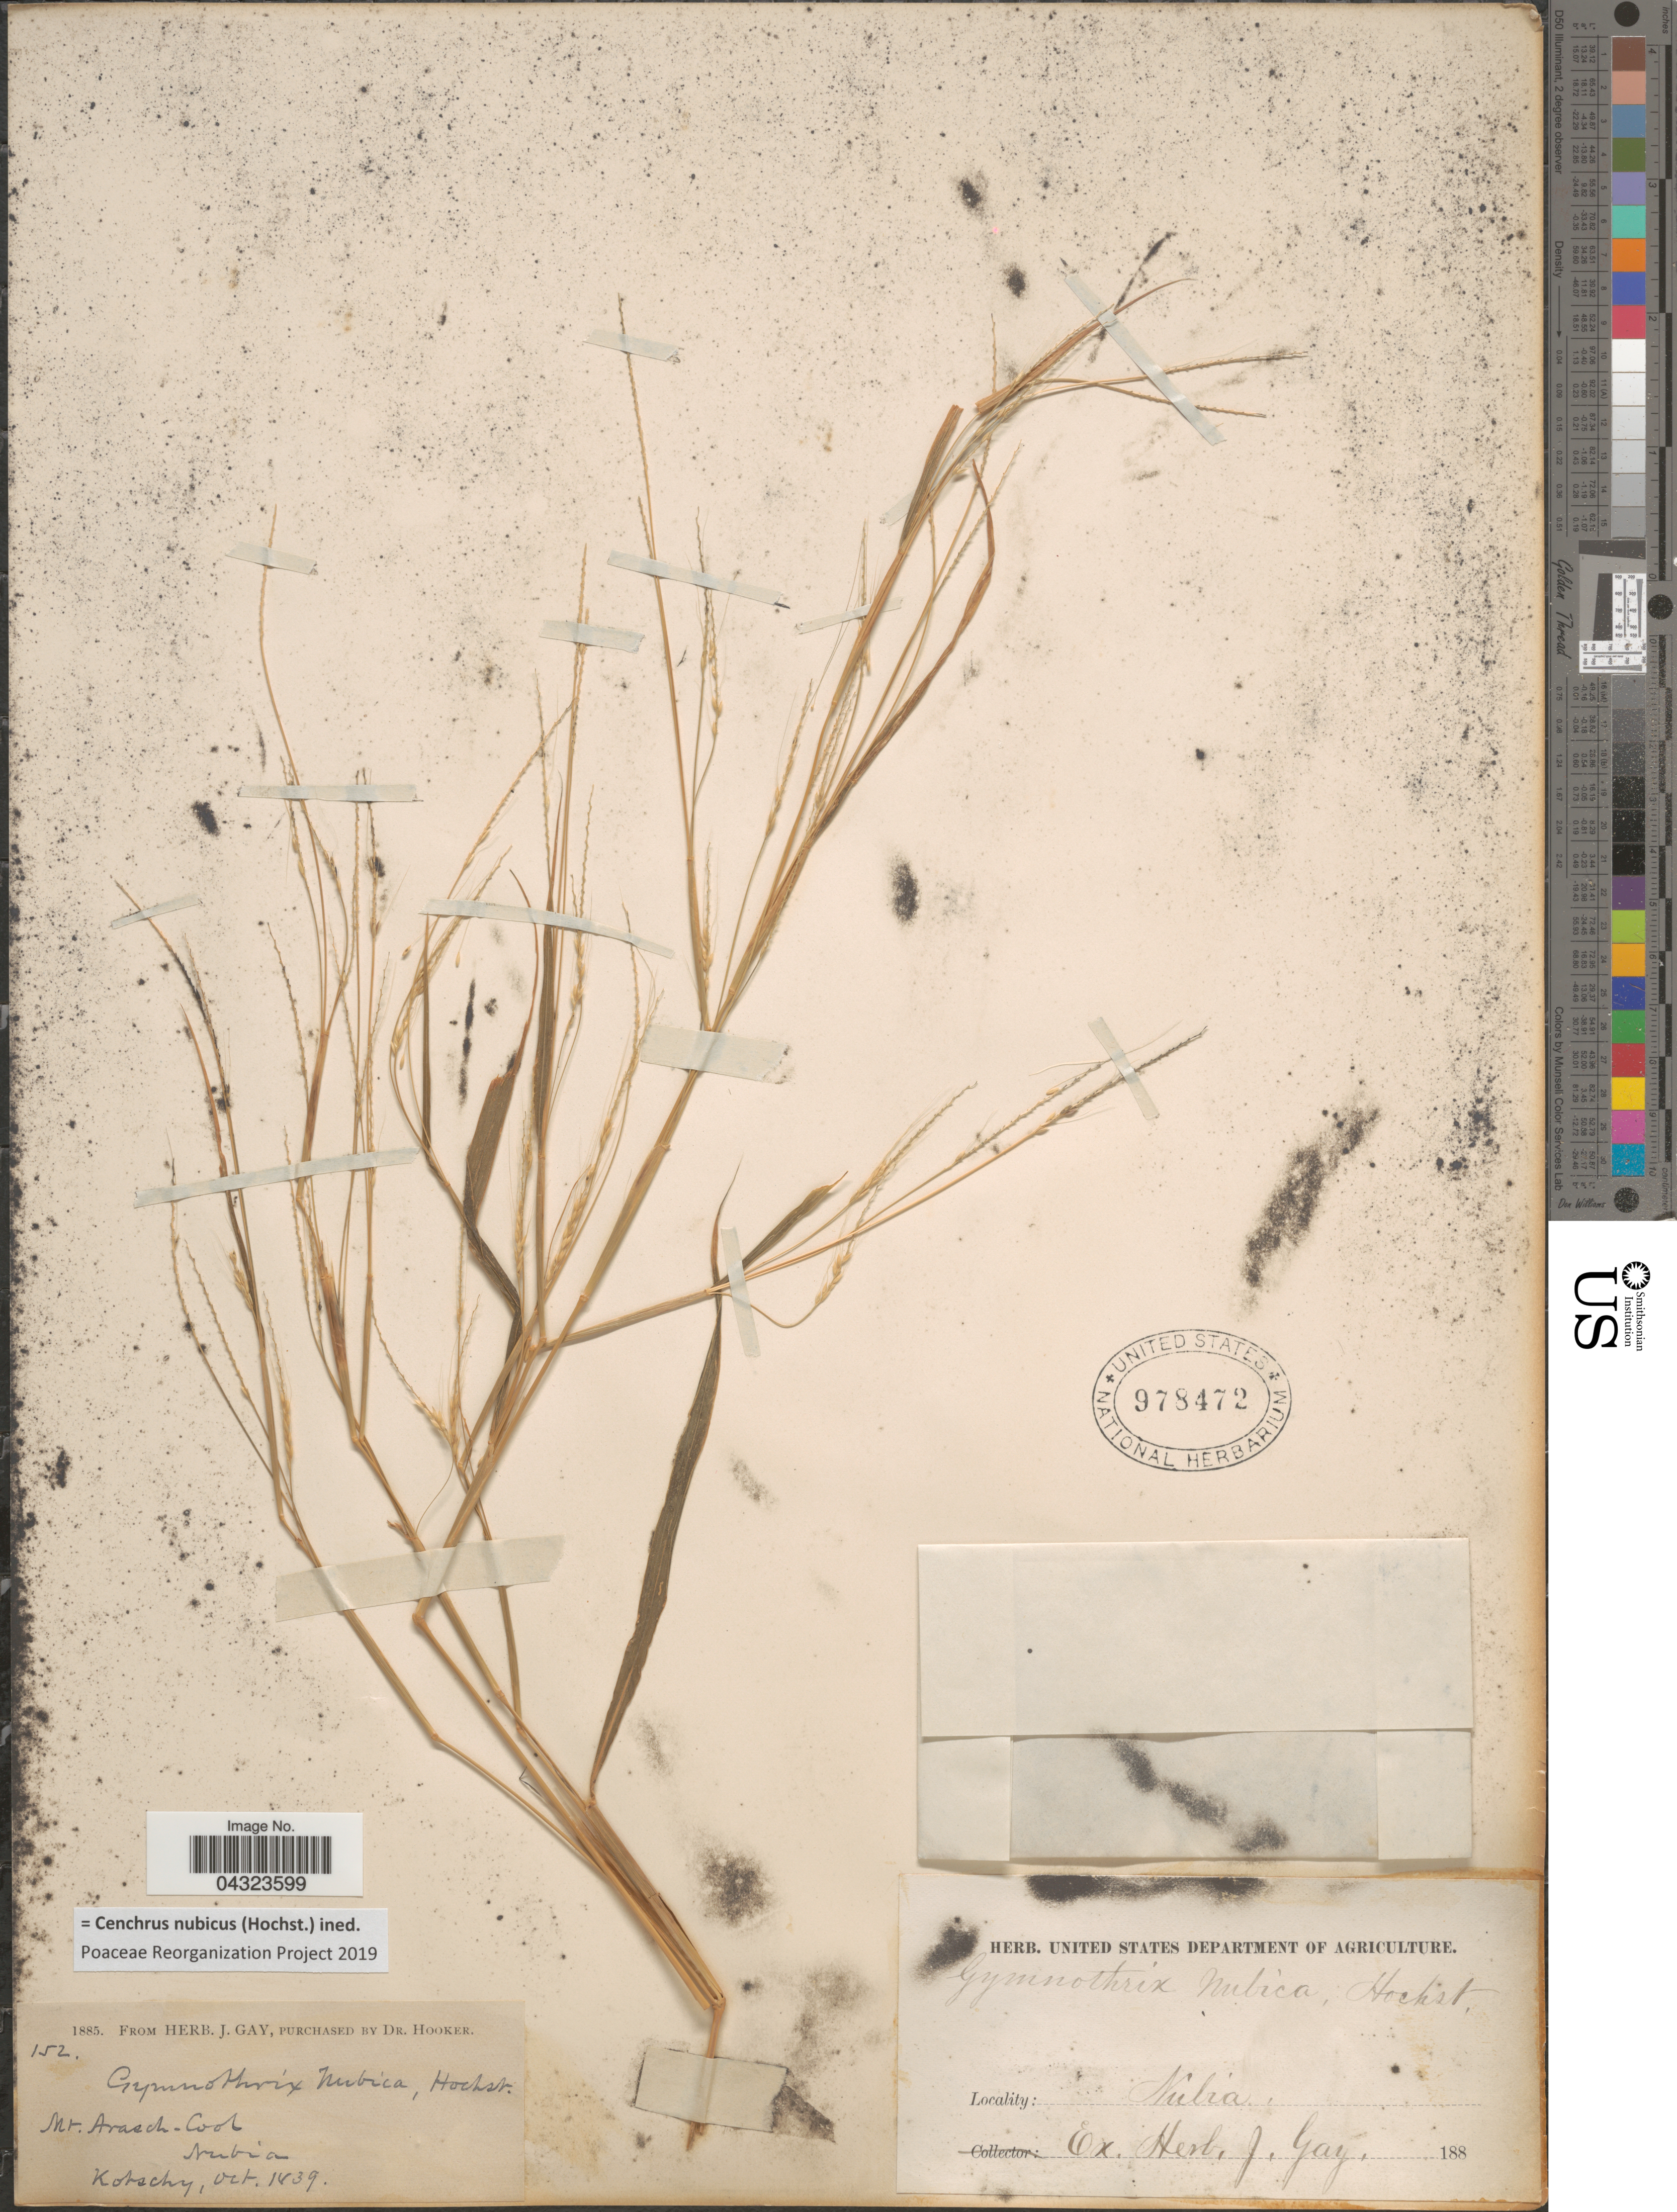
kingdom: Plantae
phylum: Tracheophyta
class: Liliopsida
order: Poales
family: Poaceae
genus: Cenchrus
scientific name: Cenchrus nubicus (Hochst.) ined. PRP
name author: (Hochst.)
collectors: Kotschy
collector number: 152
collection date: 1939-10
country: Ethiopia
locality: Mt. Arasch-Cool. Nubia.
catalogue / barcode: US 978472